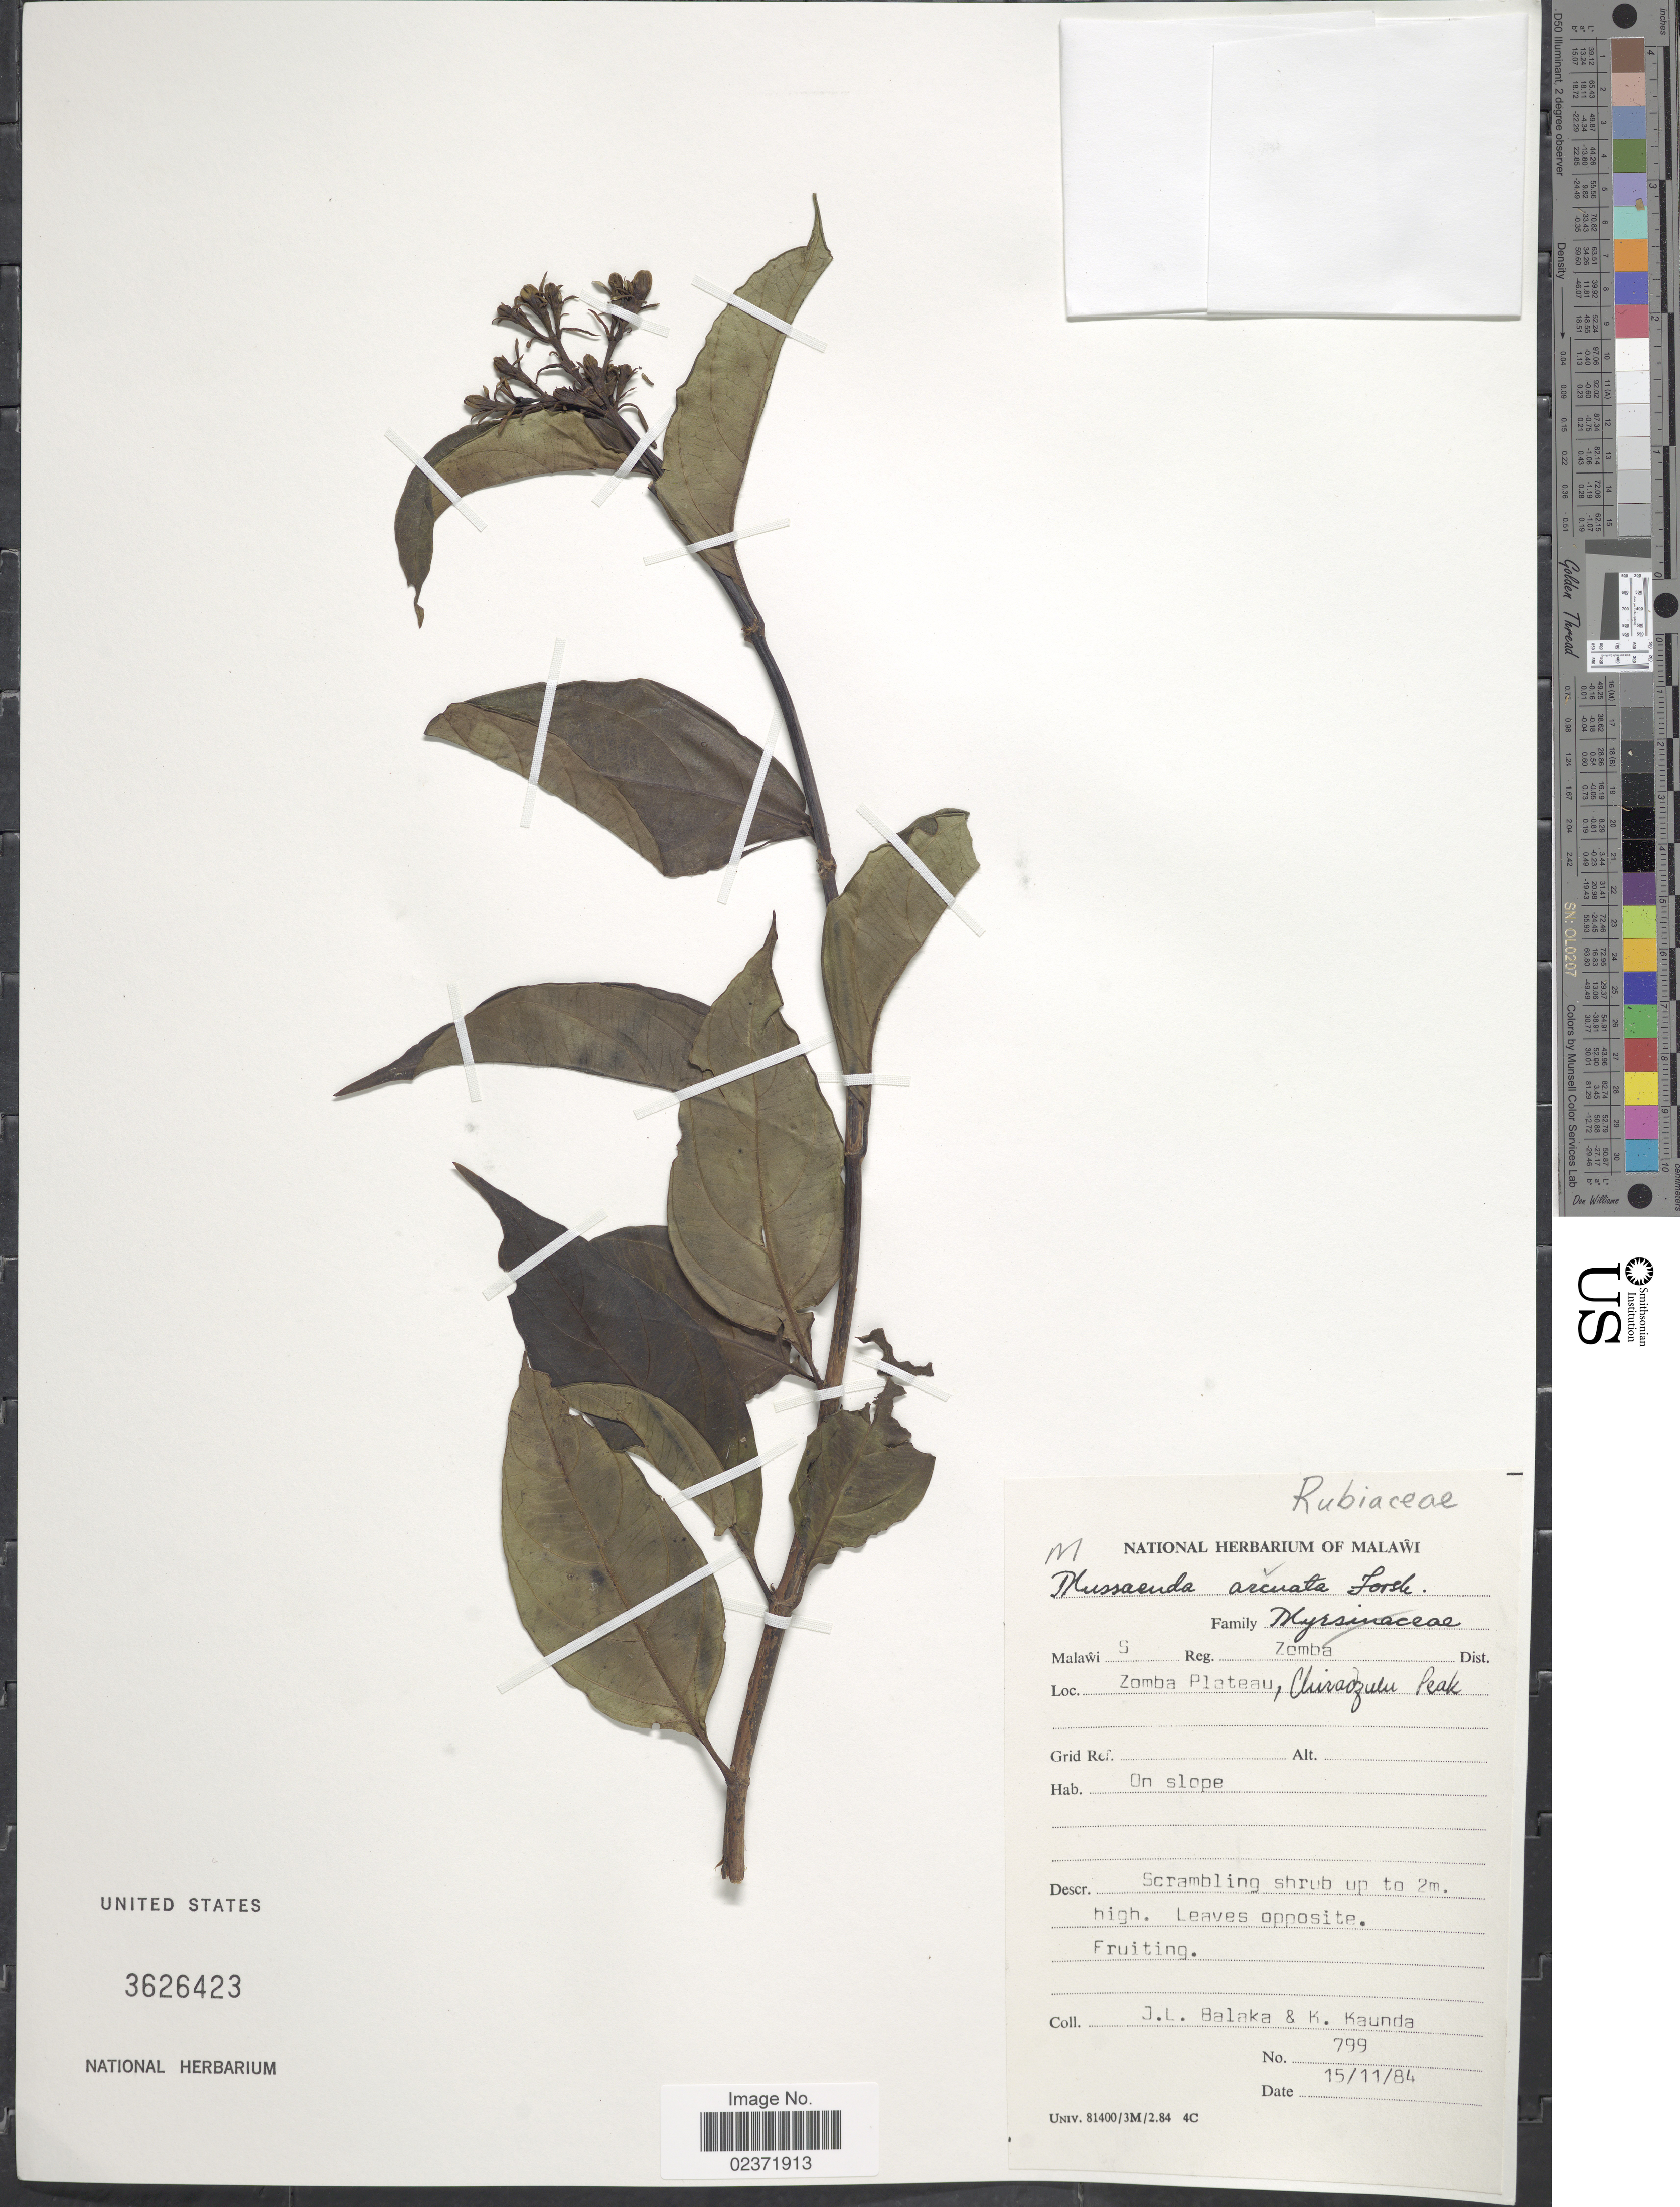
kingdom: Plantae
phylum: Tracheophyta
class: Magnoliopsida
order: Gentianales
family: Rubiaceae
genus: Mussaenda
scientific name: Mussaenda arcuata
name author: Poir.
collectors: J. Balaka & K. Kaunda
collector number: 799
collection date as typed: Transcribed d/m/y: 15/11/84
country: Malawi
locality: Malawi S, Reg. Zomba Dist., Zomba Plateau, Chiradzulu Peak.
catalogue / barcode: US 3626423